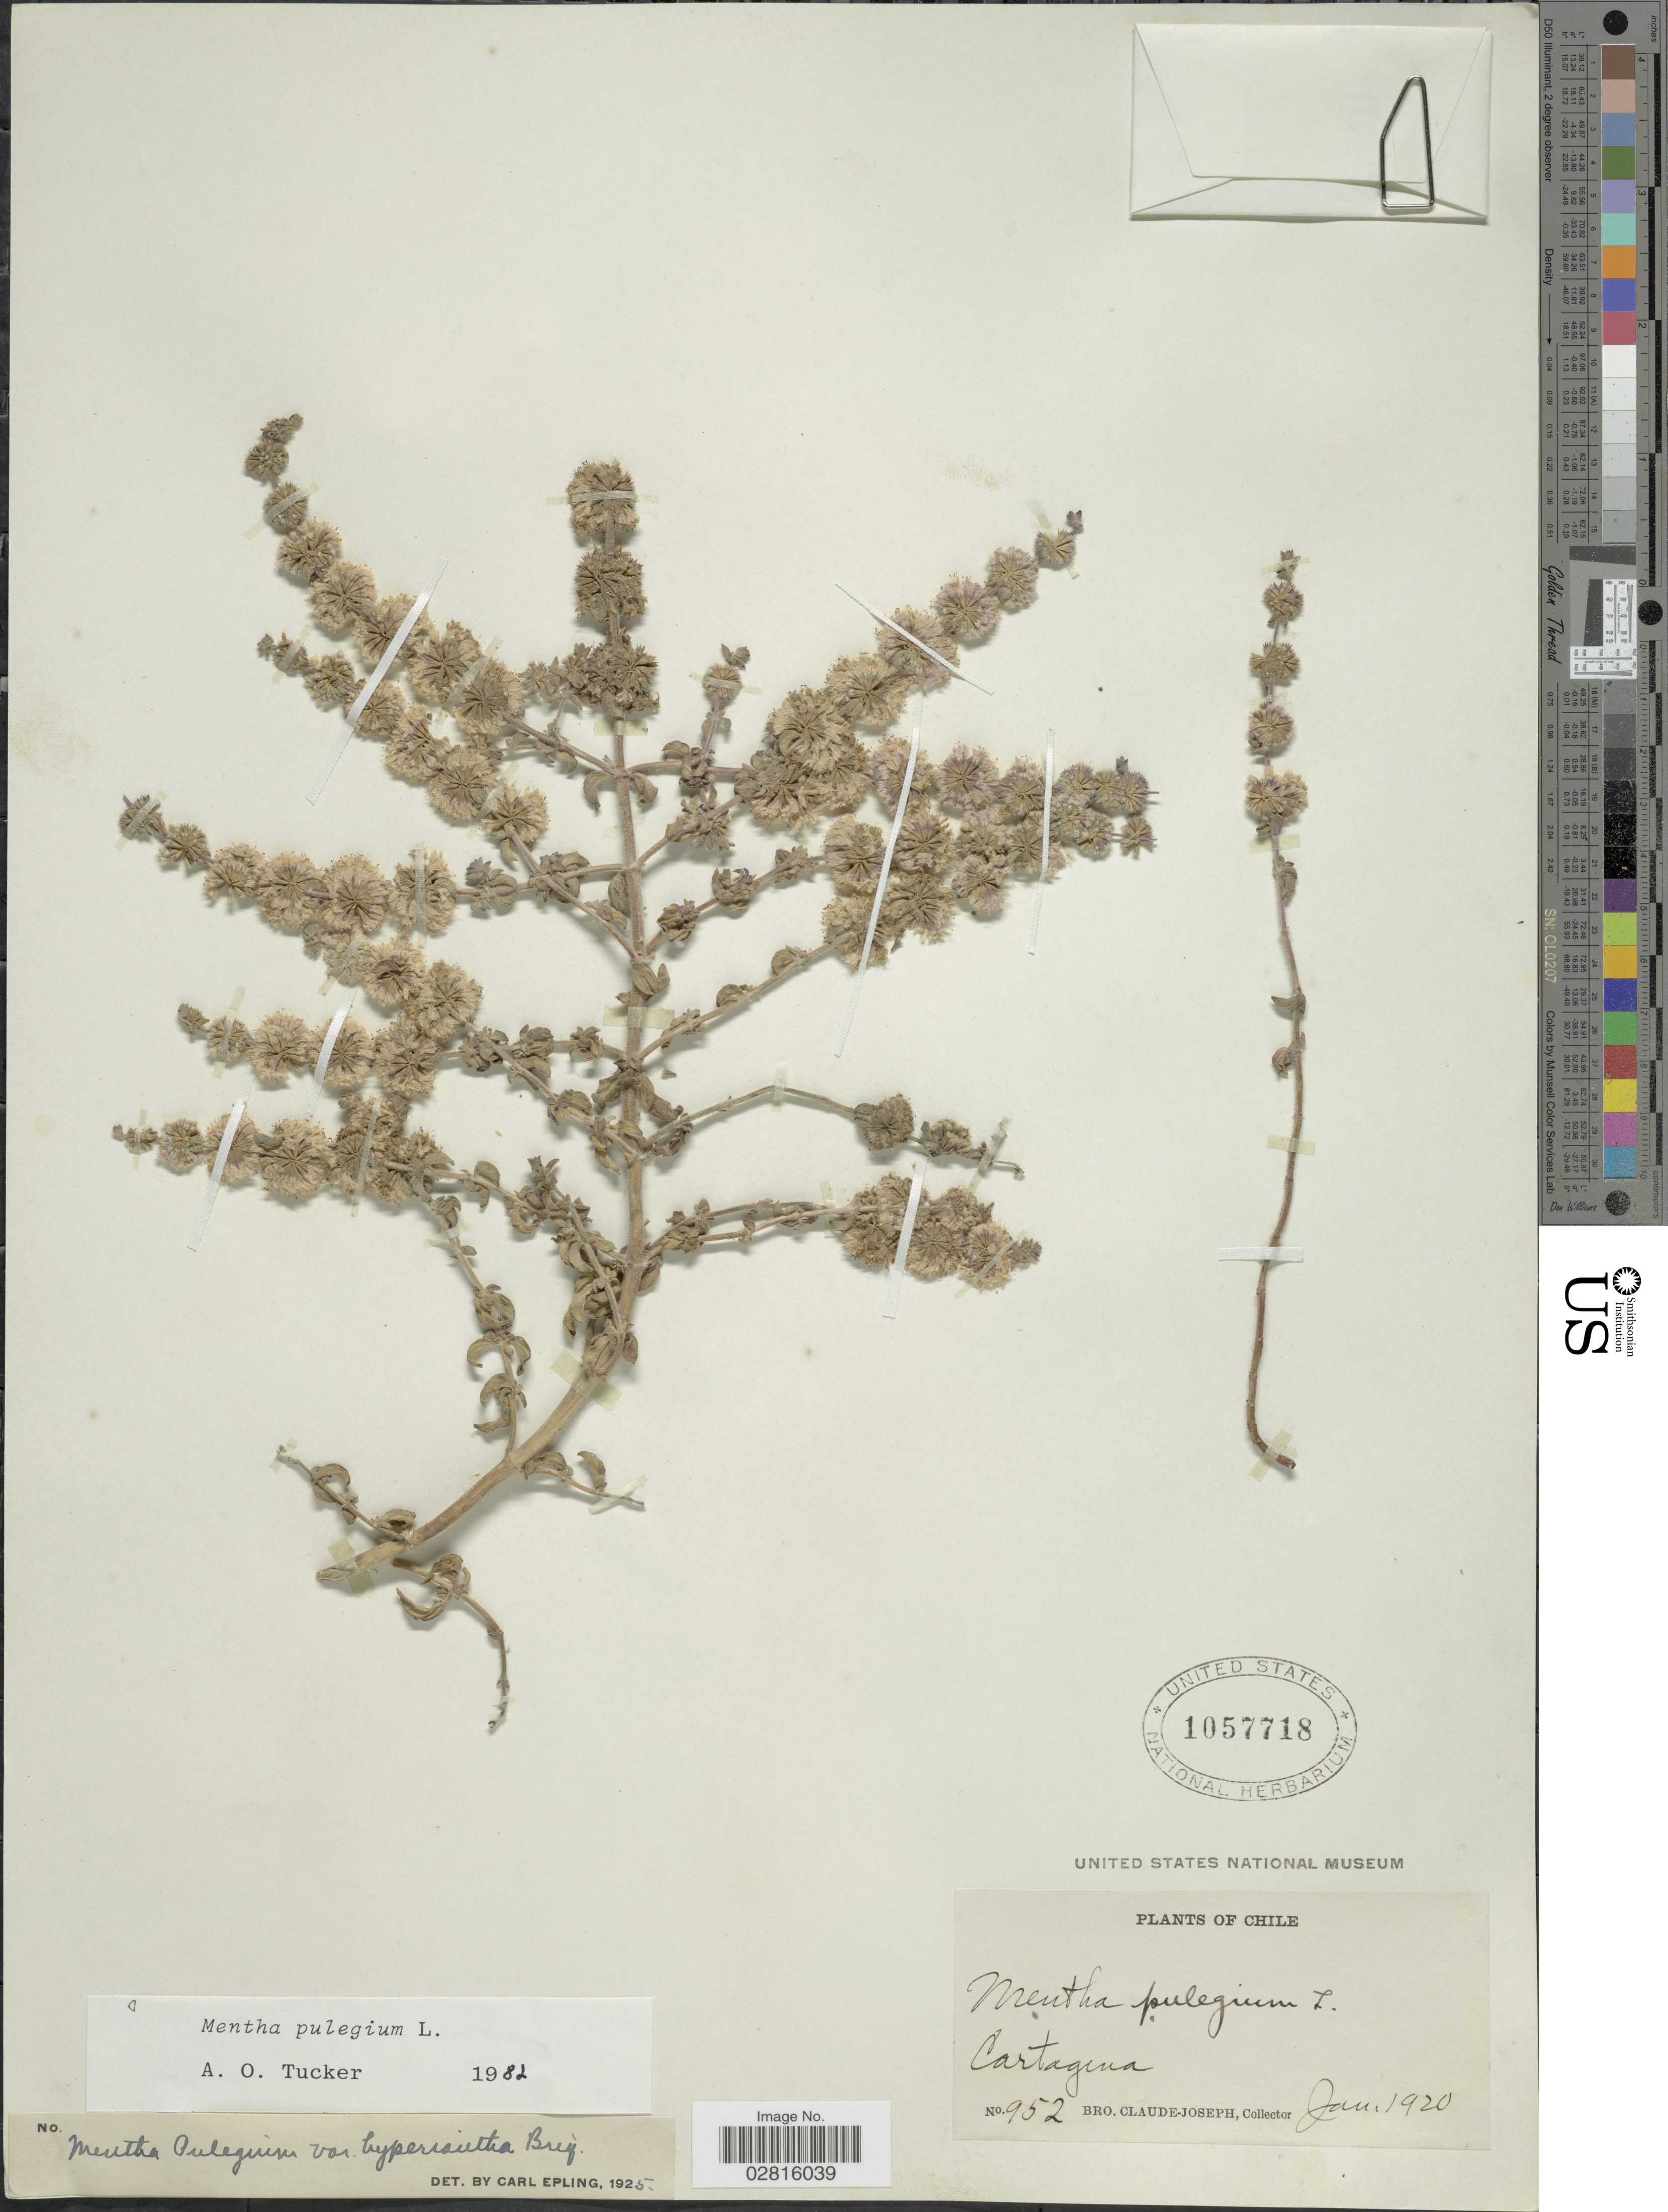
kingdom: Plantae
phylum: Tracheophyta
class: Magnoliopsida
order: Lamiales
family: Lamiaceae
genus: Mentha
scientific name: Mentha pulegium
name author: L.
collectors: Bro. Claude-Joseph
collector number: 952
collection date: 1920-01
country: Chile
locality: Cartagena.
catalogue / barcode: US 1057718